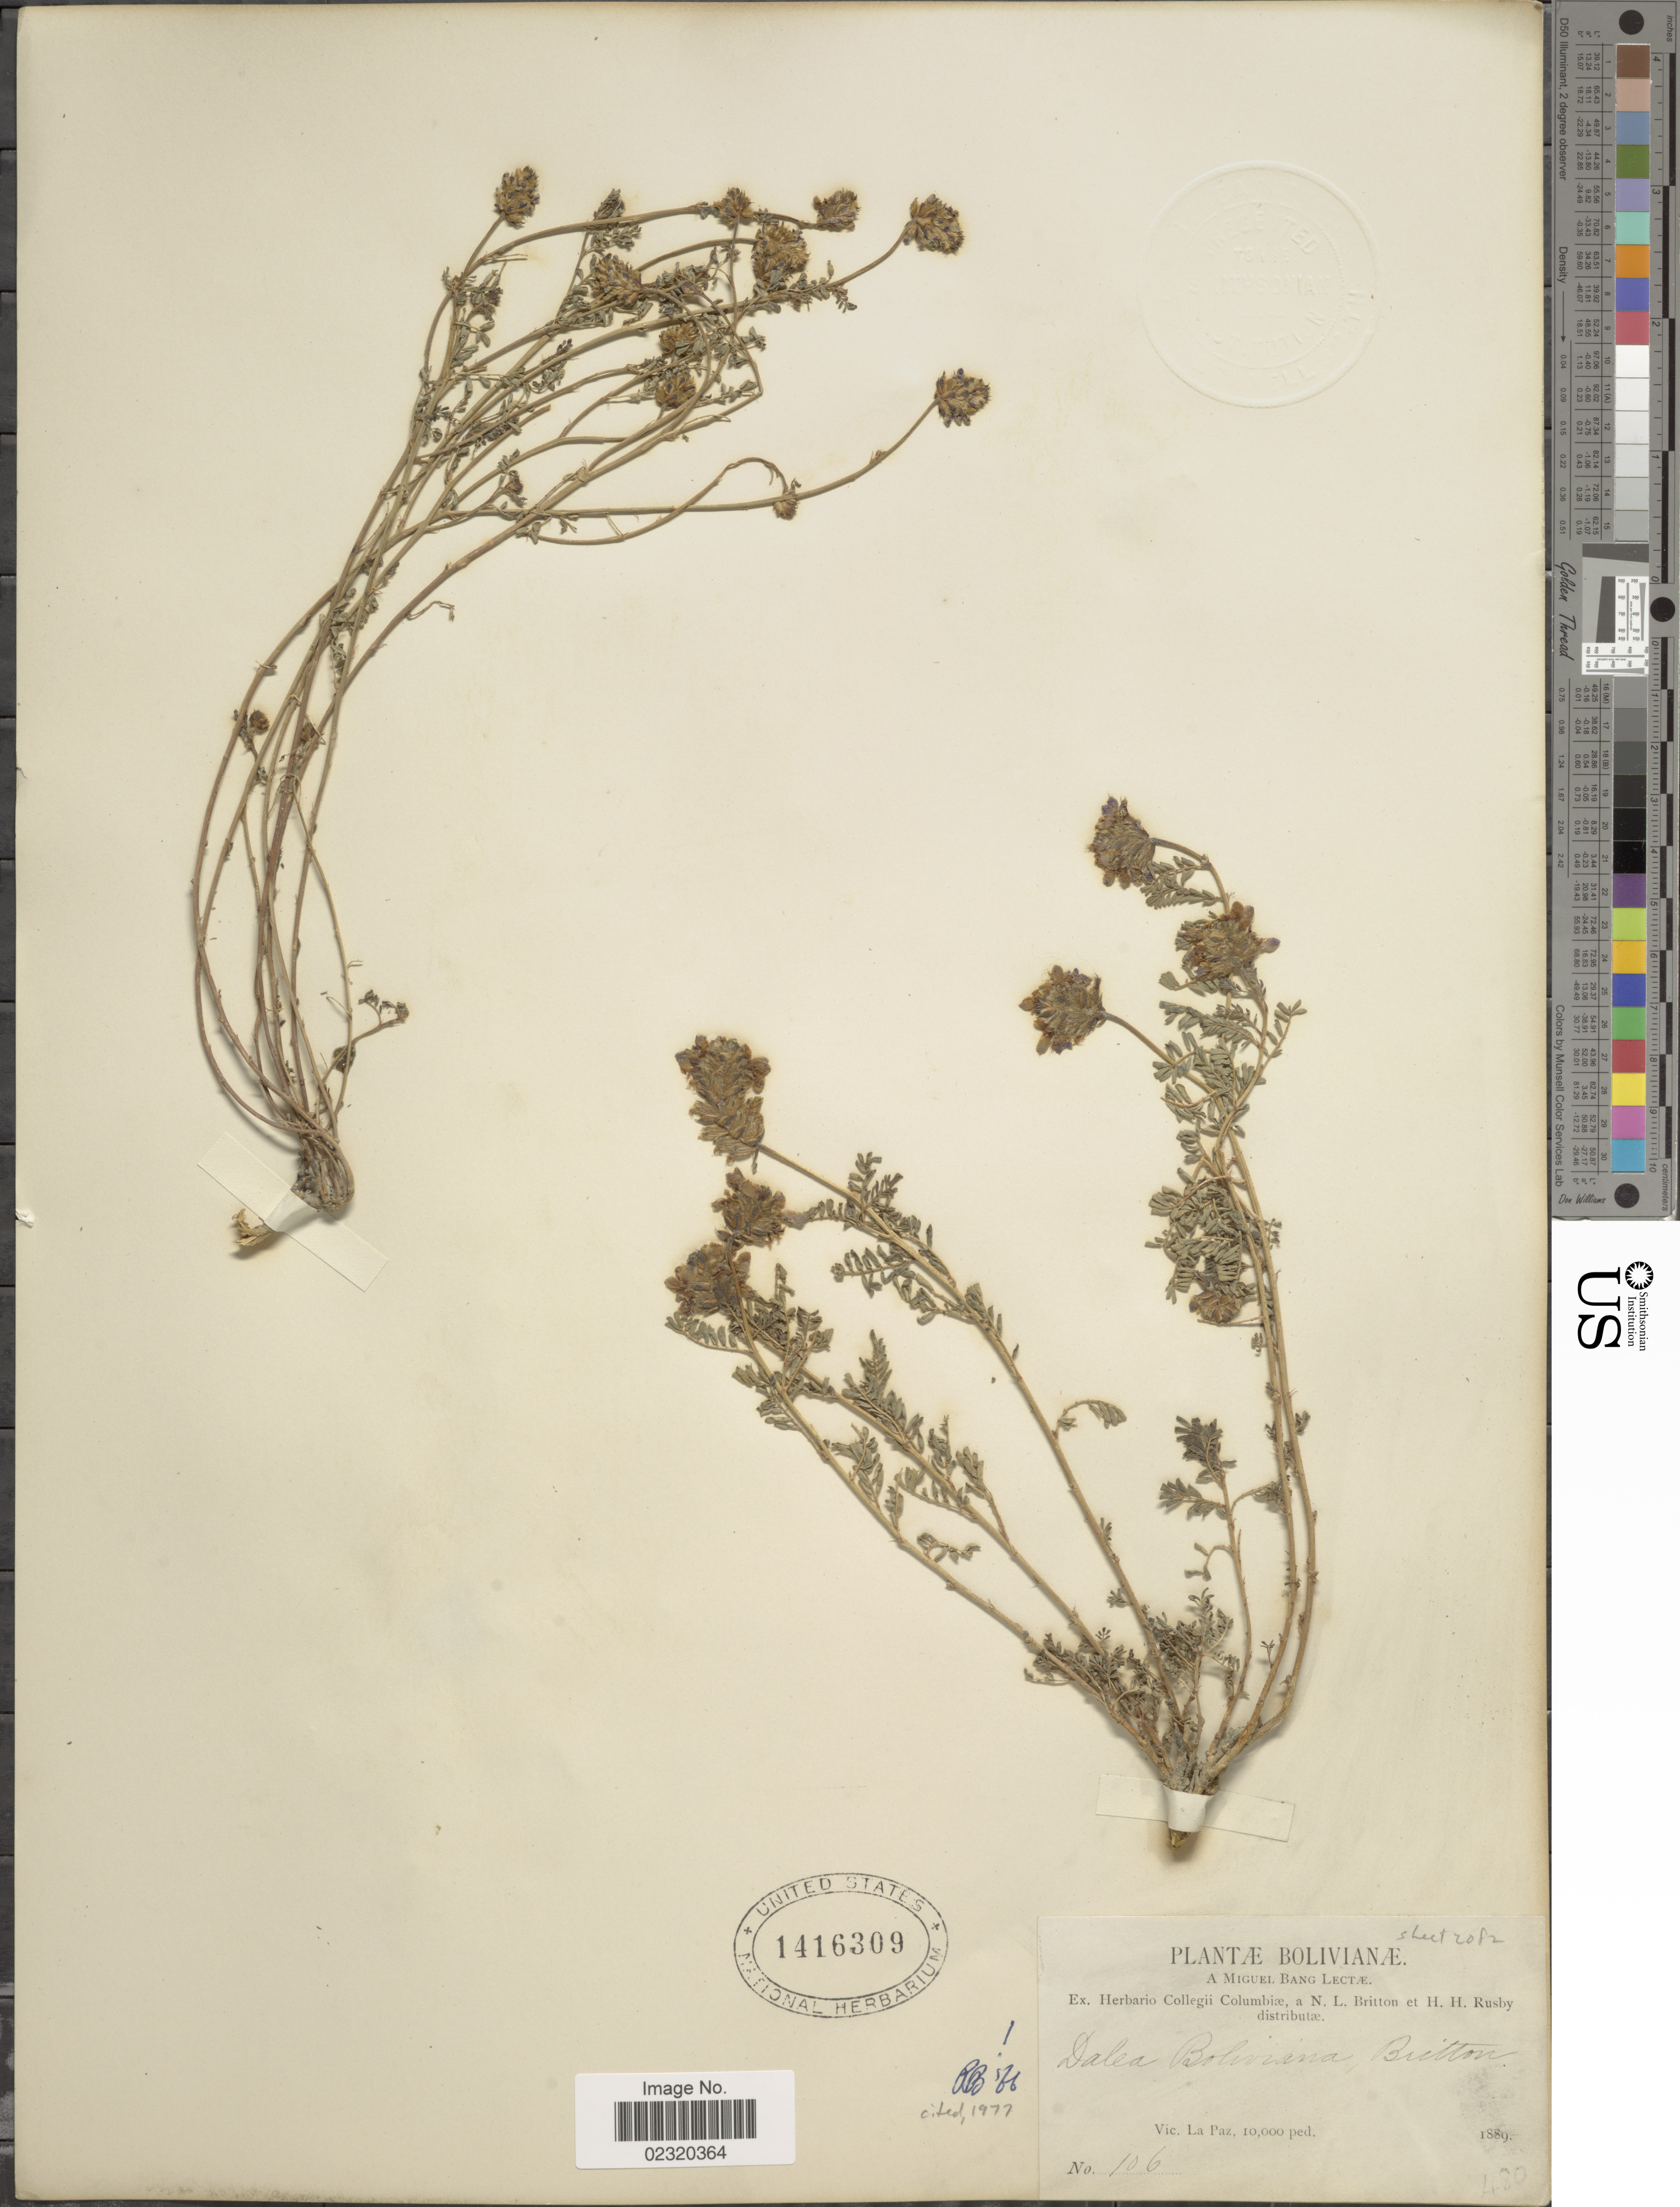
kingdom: Plantae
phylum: Tracheophyta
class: Magnoliopsida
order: Fabales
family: Fabaceae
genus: Dalea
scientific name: Dalea boliviana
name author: Britton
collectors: M. Bang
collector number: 106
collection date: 1889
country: Bolivia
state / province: La Paz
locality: Vic. La Paz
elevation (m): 3048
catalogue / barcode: US 1416309